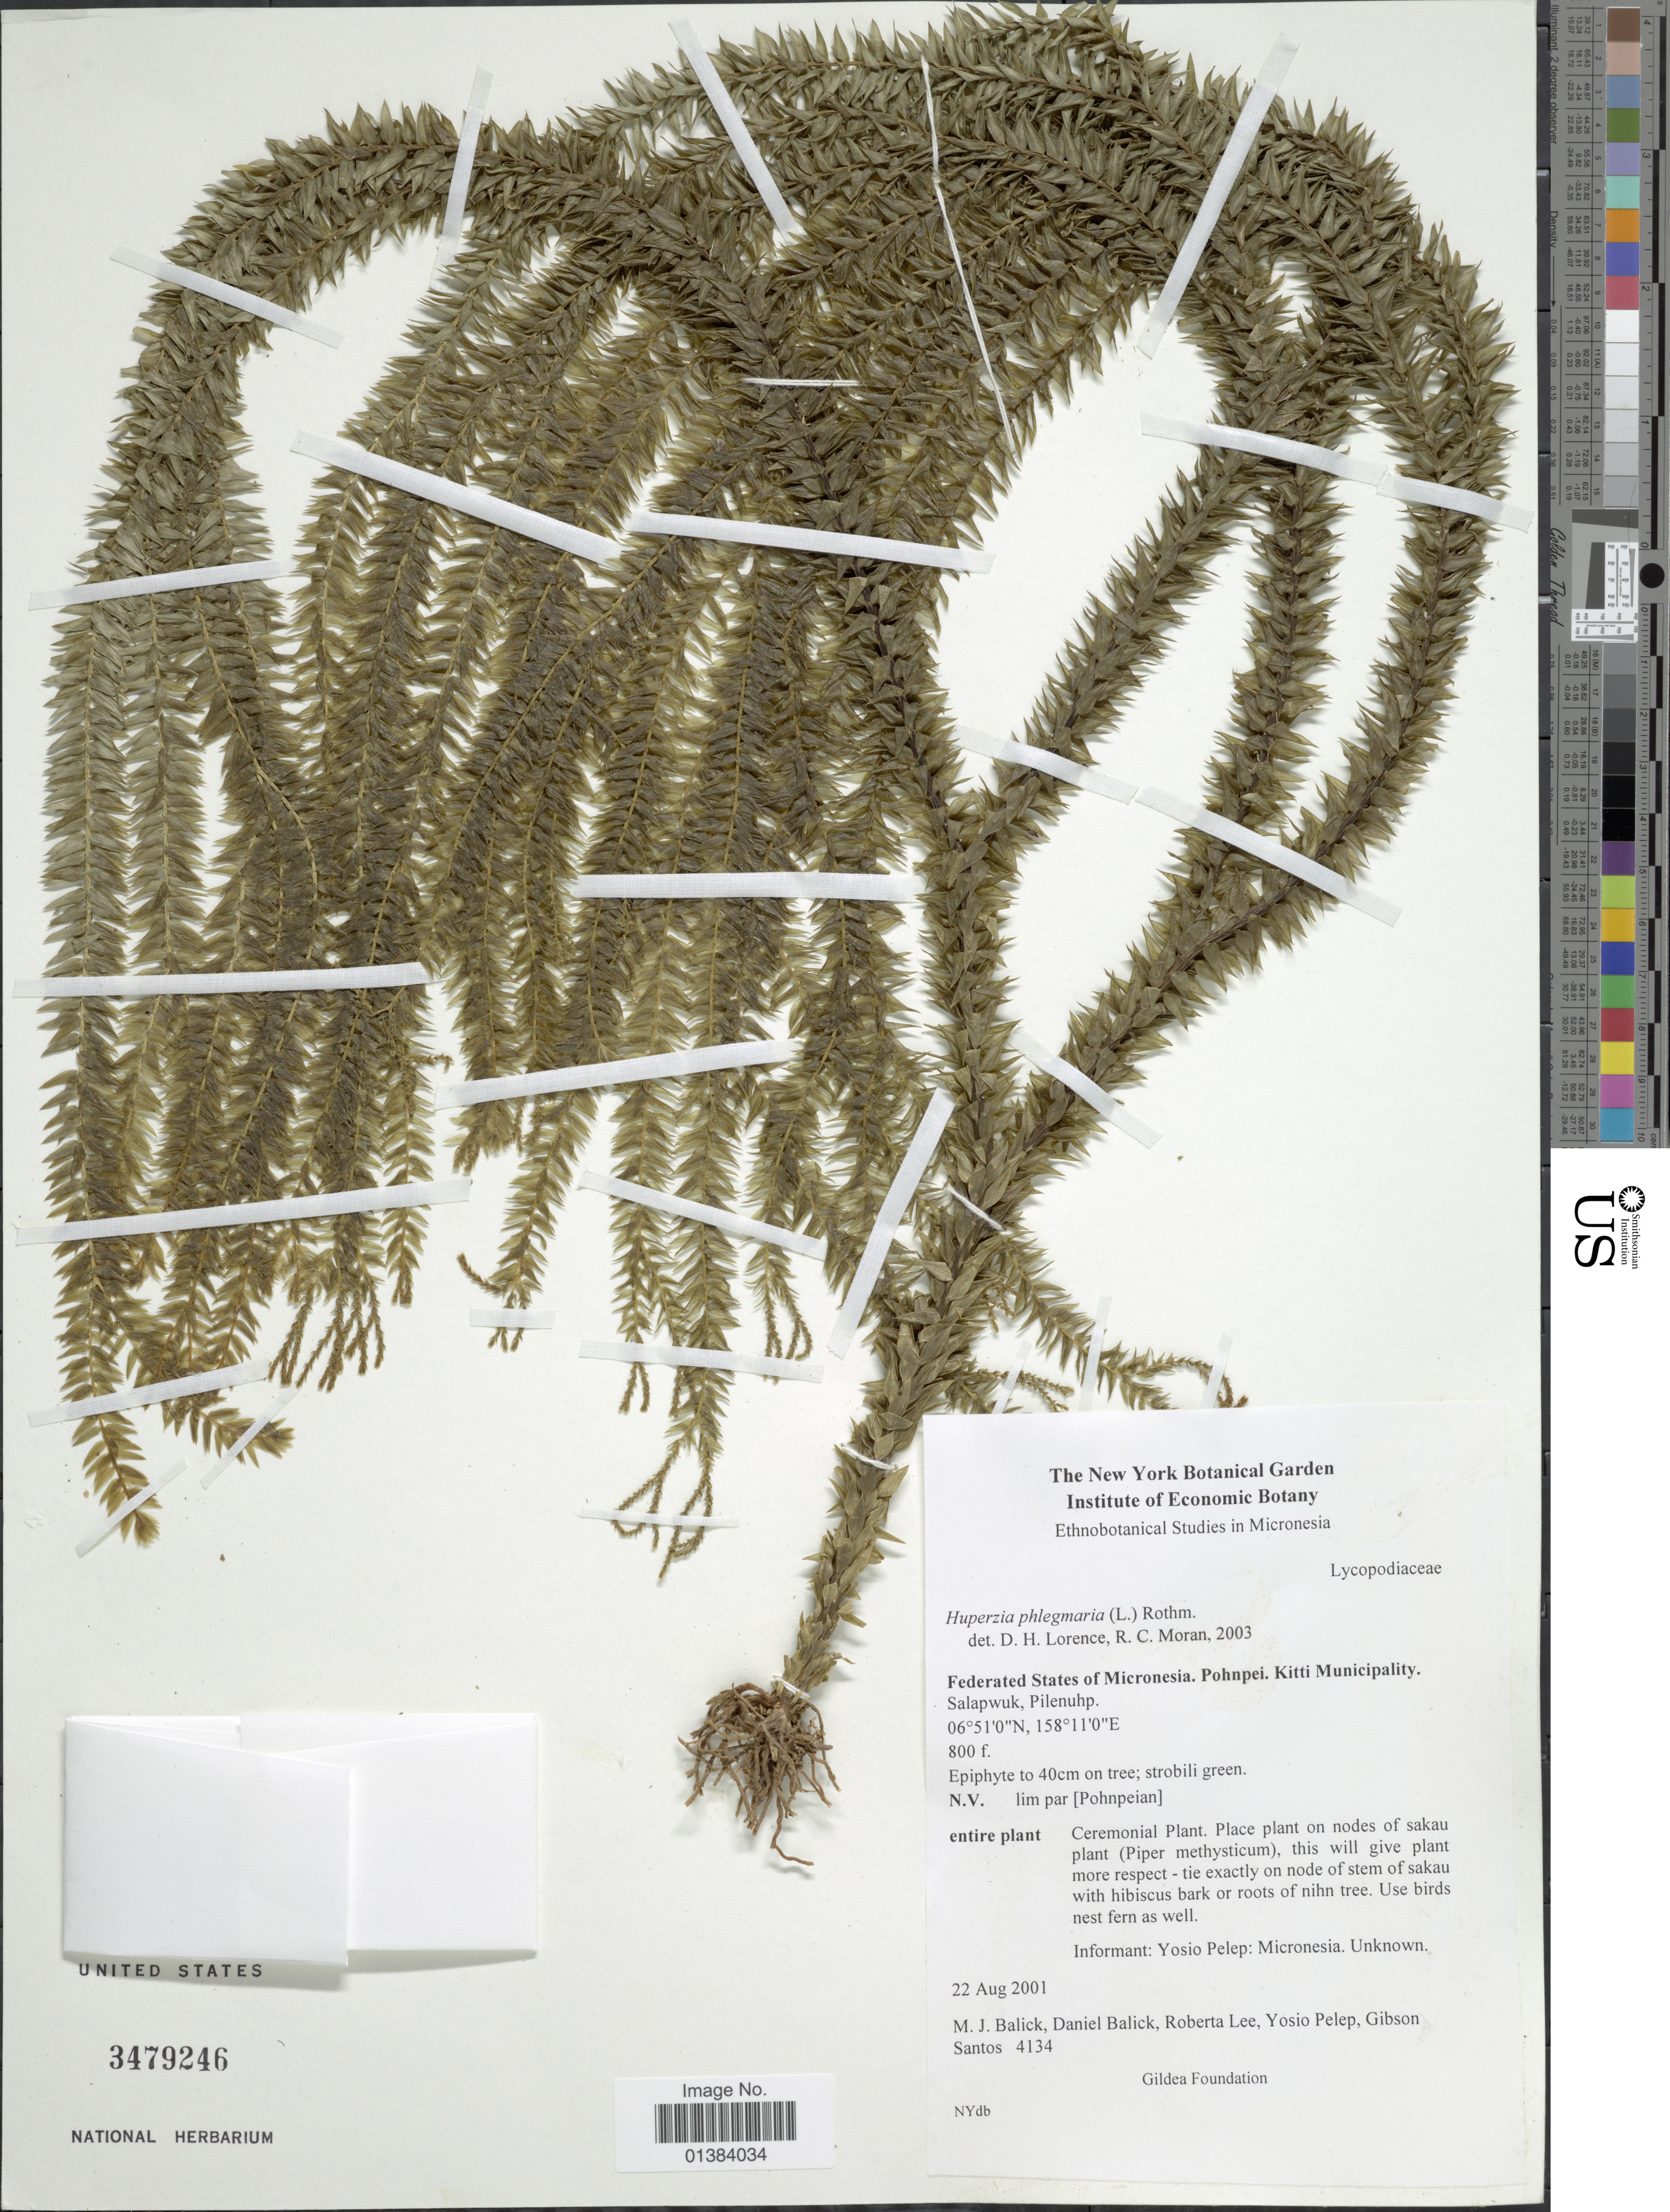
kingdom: Plantae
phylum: Tracheophyta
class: Lycopodiopsida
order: Lycopodiales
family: Lycopodiaceae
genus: Phlegmariurus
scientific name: Phlegmariurus phlegmaria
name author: (L.) Holub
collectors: M. J. Balick, D. Balick, R. Lee, Y. Pelep & G. Santos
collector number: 4134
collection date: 2001-08-22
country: Micronesia, Federated States of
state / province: Pohnpei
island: Pohnpei [Ponape]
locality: Kitti Municipality. Salapwuk, Pilenuhp.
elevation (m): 244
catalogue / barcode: US 3479246